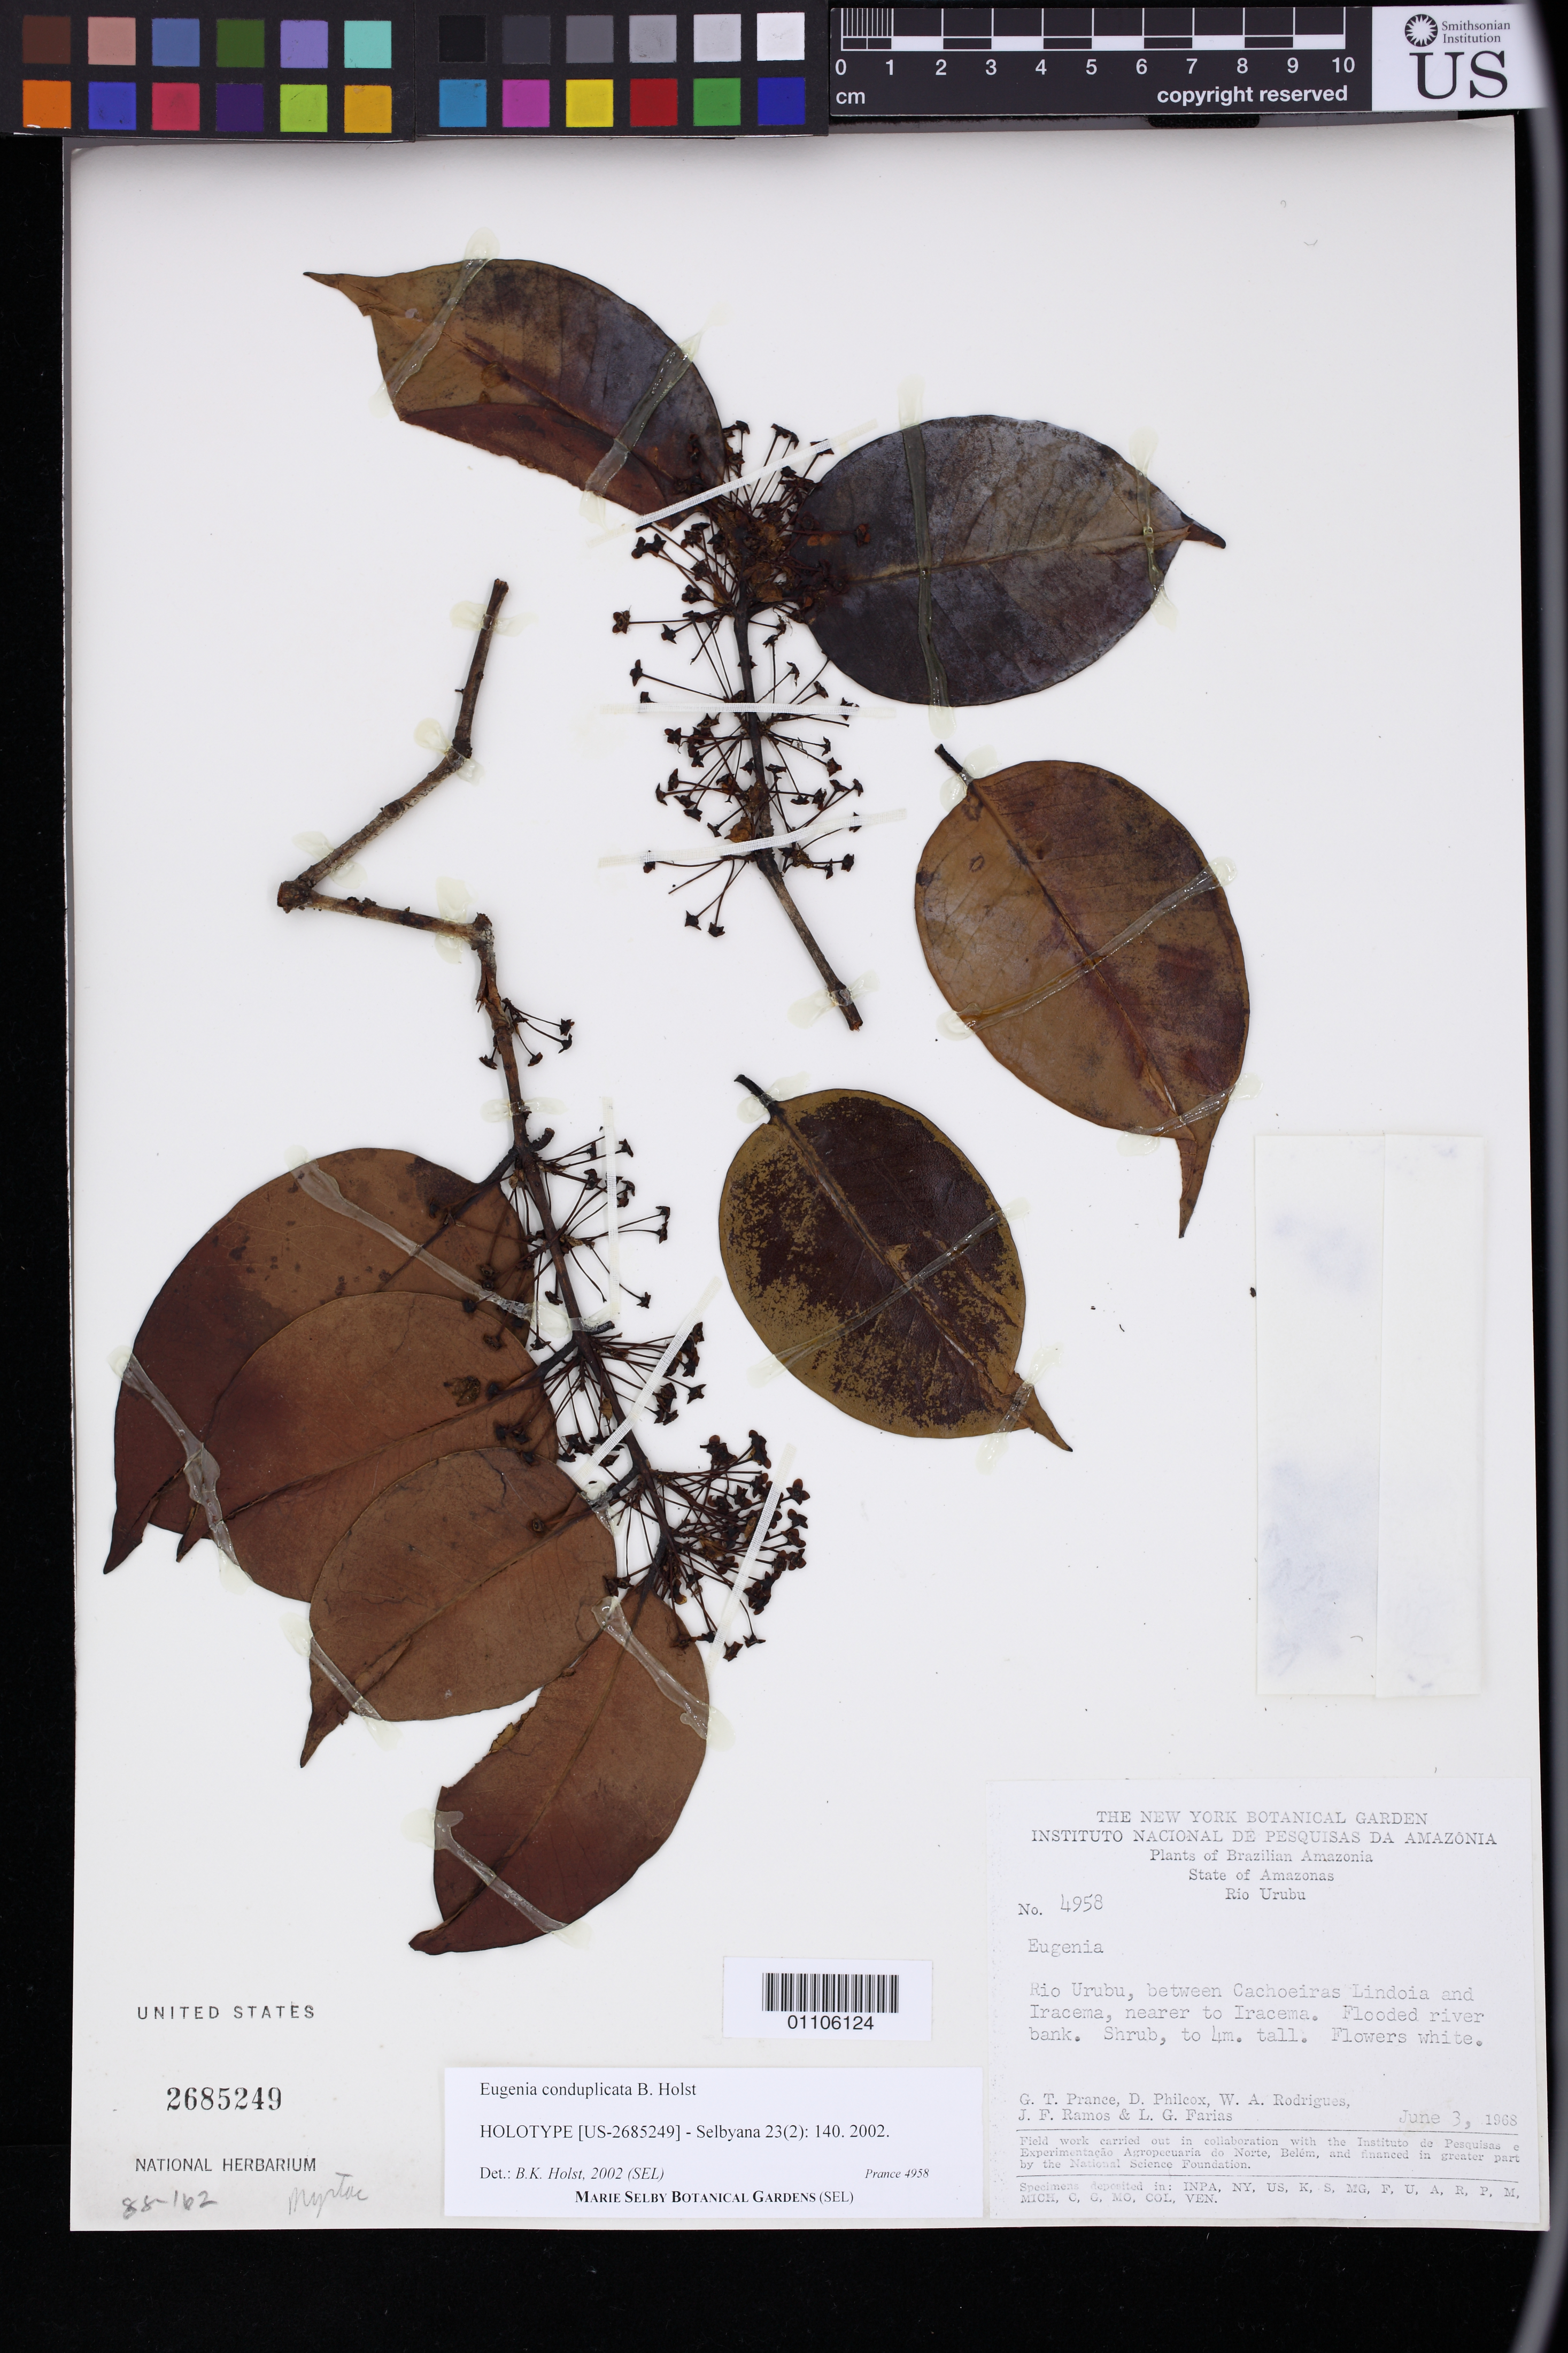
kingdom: Plantae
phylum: Tracheophyta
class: Magnoliopsida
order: Myrtales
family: Myrtaceae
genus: Eugenia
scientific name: Eugenia conduplicata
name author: B. Holst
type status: Holotype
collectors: G. T. Prance, D. Philcox, W. A. Rodrigues, J. F. Ramos & L. G. Farias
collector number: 4958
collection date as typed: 03 Jun 1968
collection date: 1968-06-03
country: Brazil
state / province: Amazonas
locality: Rio Urubu, between Cachoeiras Lindoia and Iracema, nearer to Iracema.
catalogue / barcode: US 2685249